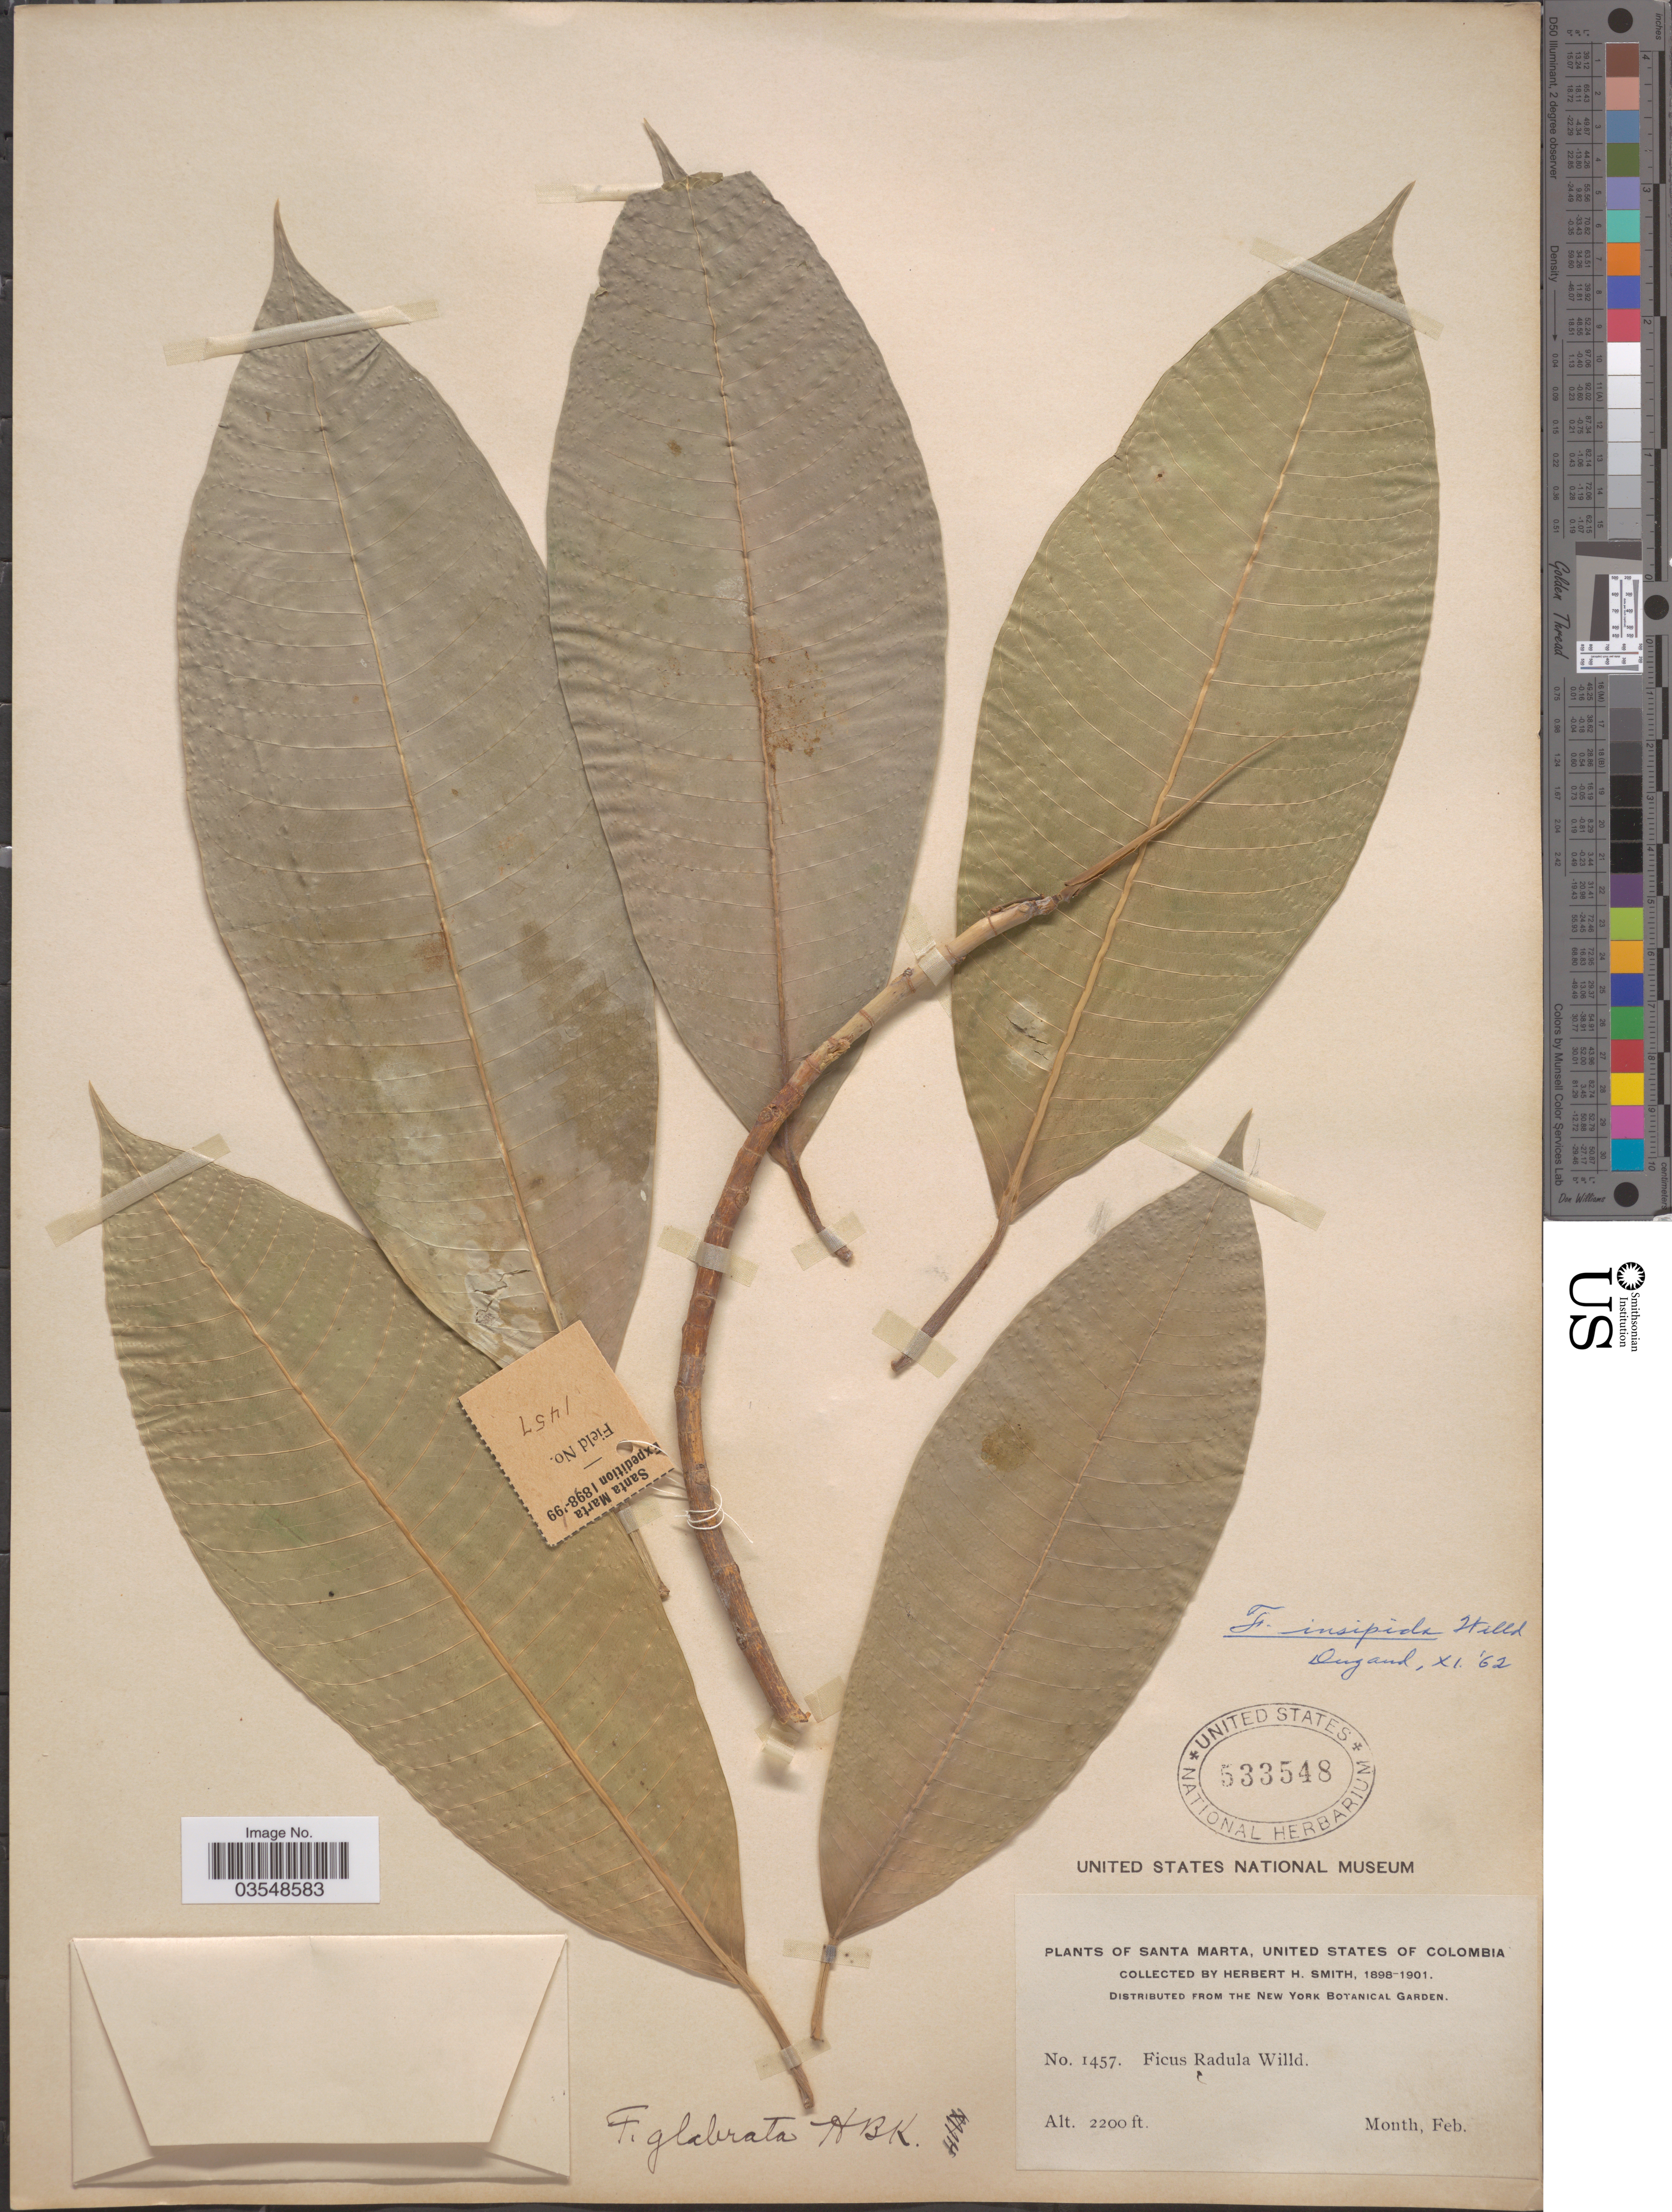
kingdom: Plantae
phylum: Tracheophyta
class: Magnoliopsida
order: Rosales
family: Moraceae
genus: Ficus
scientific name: Ficus glabrata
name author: Kunth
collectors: Herbert H. Smith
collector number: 1457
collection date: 1898-02/1901-02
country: Colombia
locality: Santa Marta.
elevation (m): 671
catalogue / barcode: US 533548